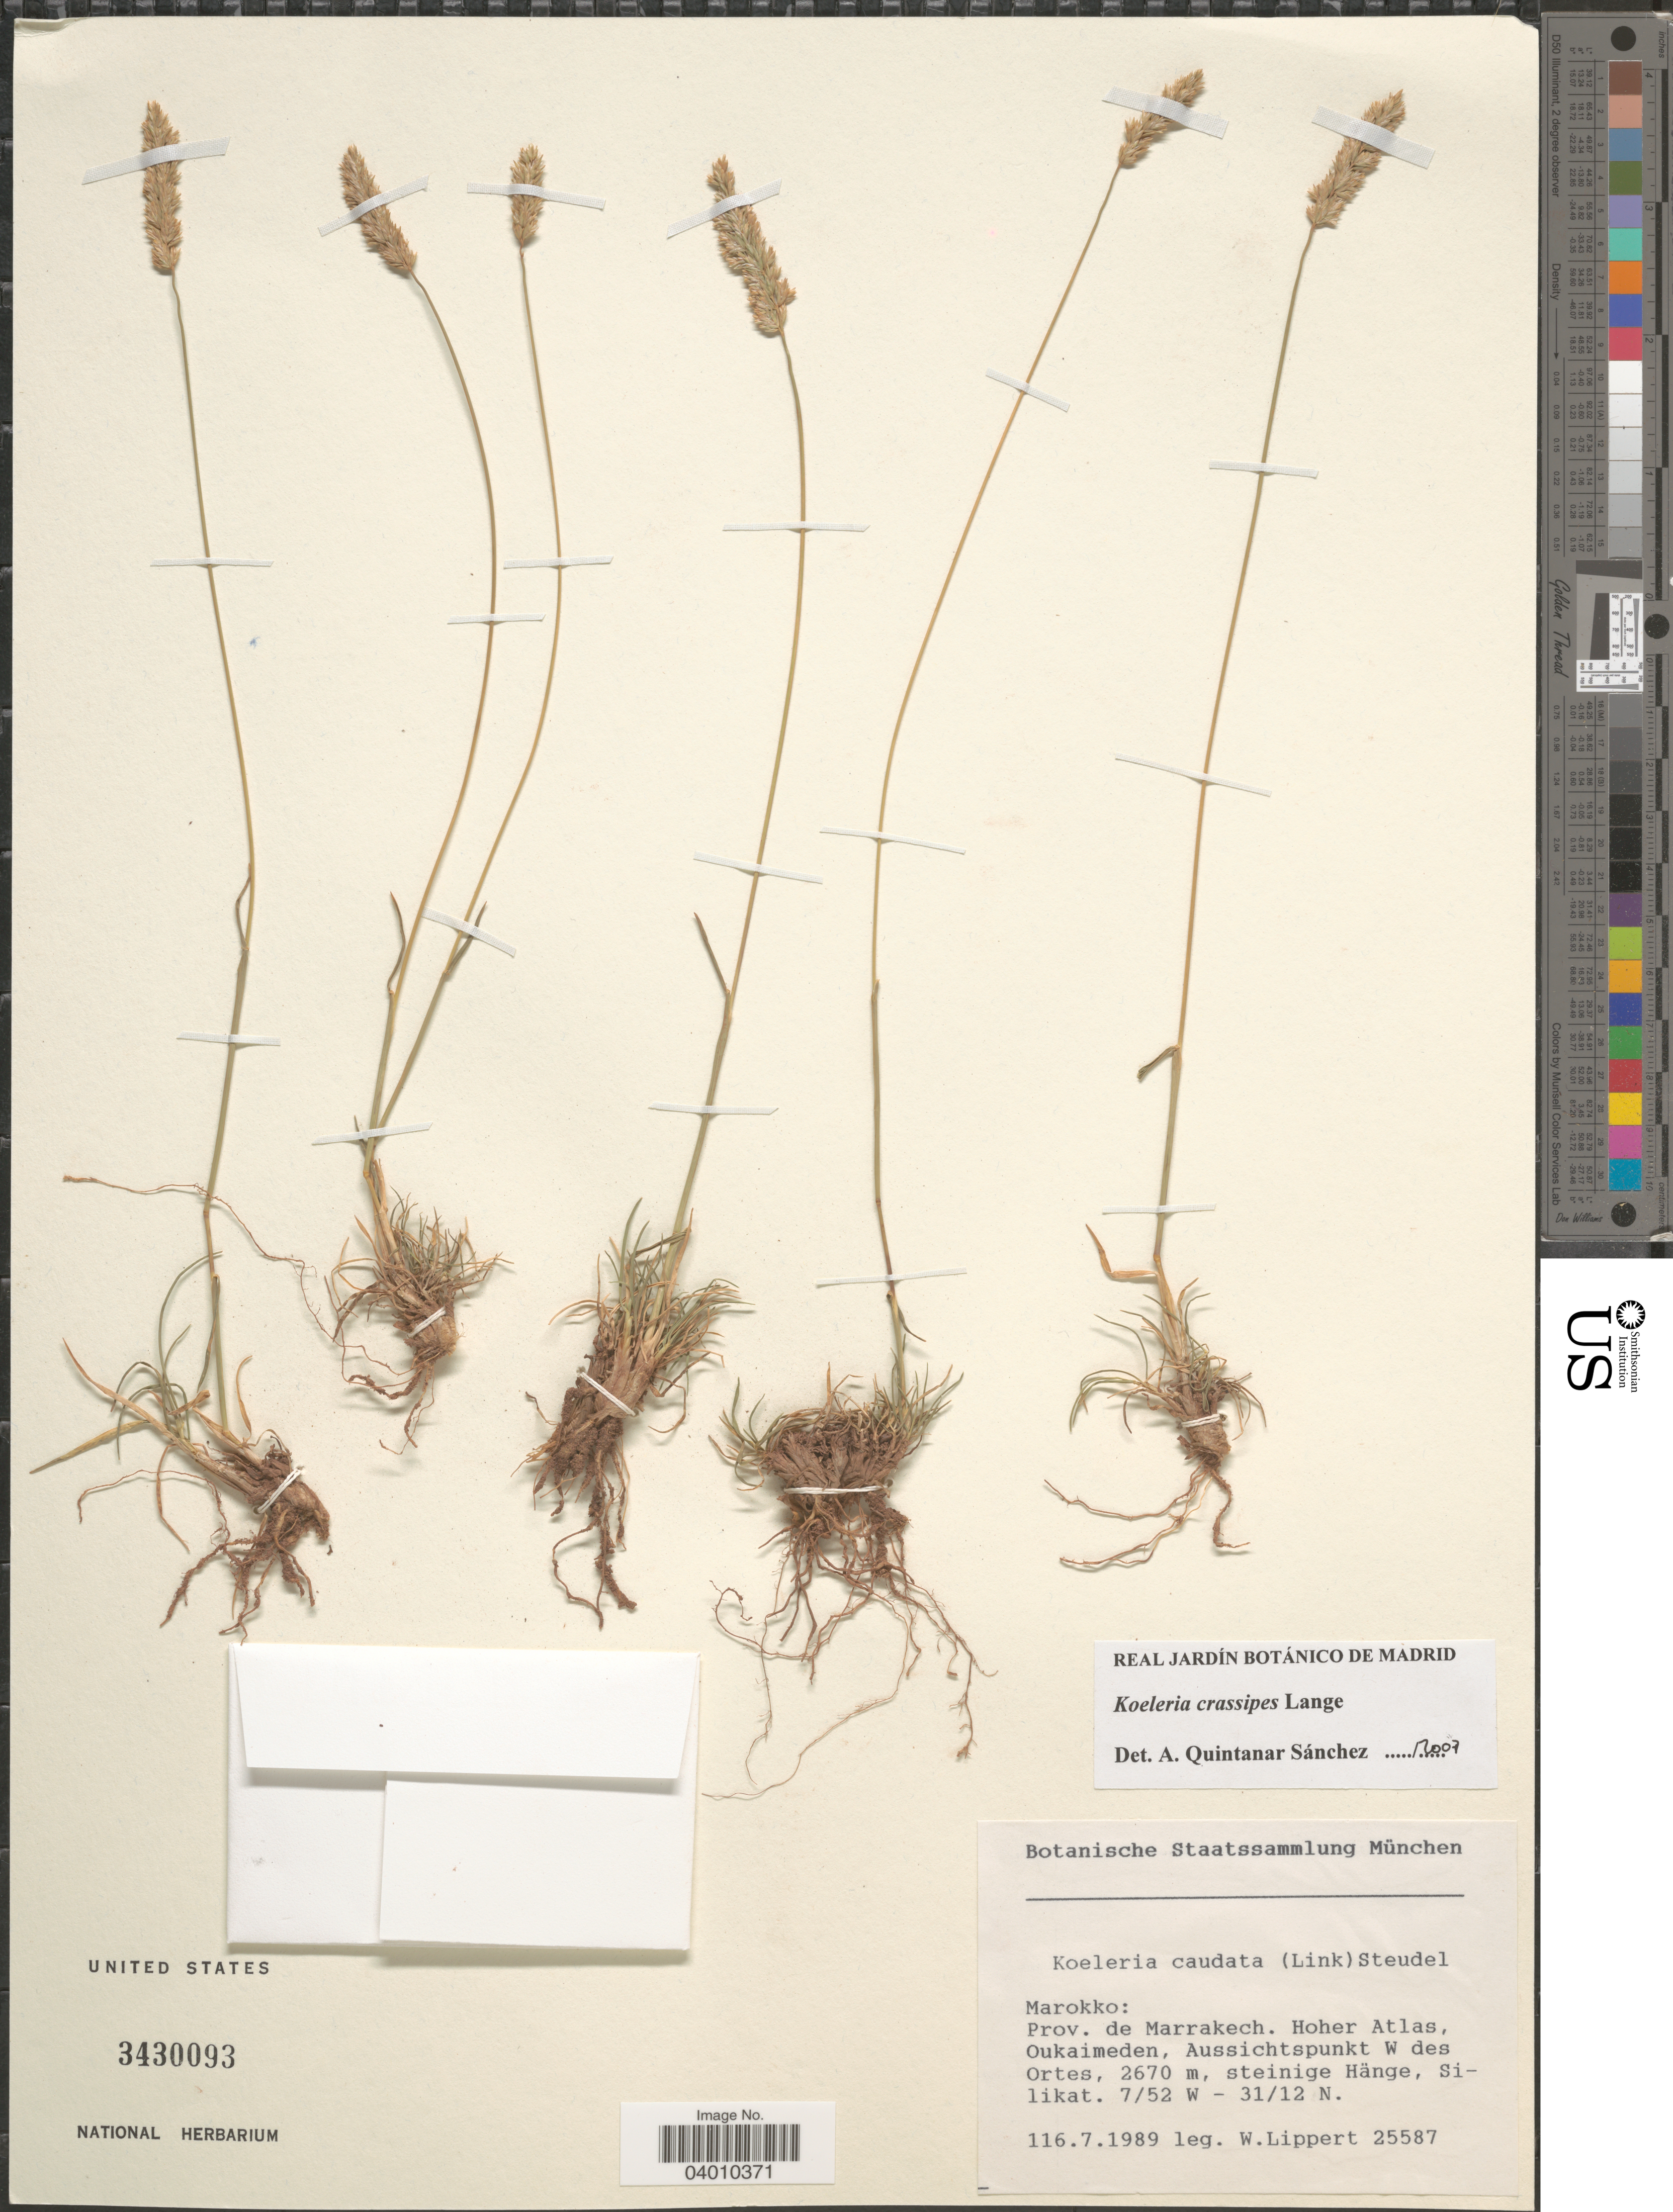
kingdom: Plantae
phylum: Tracheophyta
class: Liliopsida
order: Poales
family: Poaceae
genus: Koeleria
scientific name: Koeleria crassipes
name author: Lange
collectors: W. Lippert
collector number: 25587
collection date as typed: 116.7.1989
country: Morocco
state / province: Marrakech-Tensift-Al Haouz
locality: Marokko: Prov. de Marrakech. Hoher Atlas, Oukaimeden, Aussichtspunkt W des Ortes.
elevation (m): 2670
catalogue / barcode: US 3430093